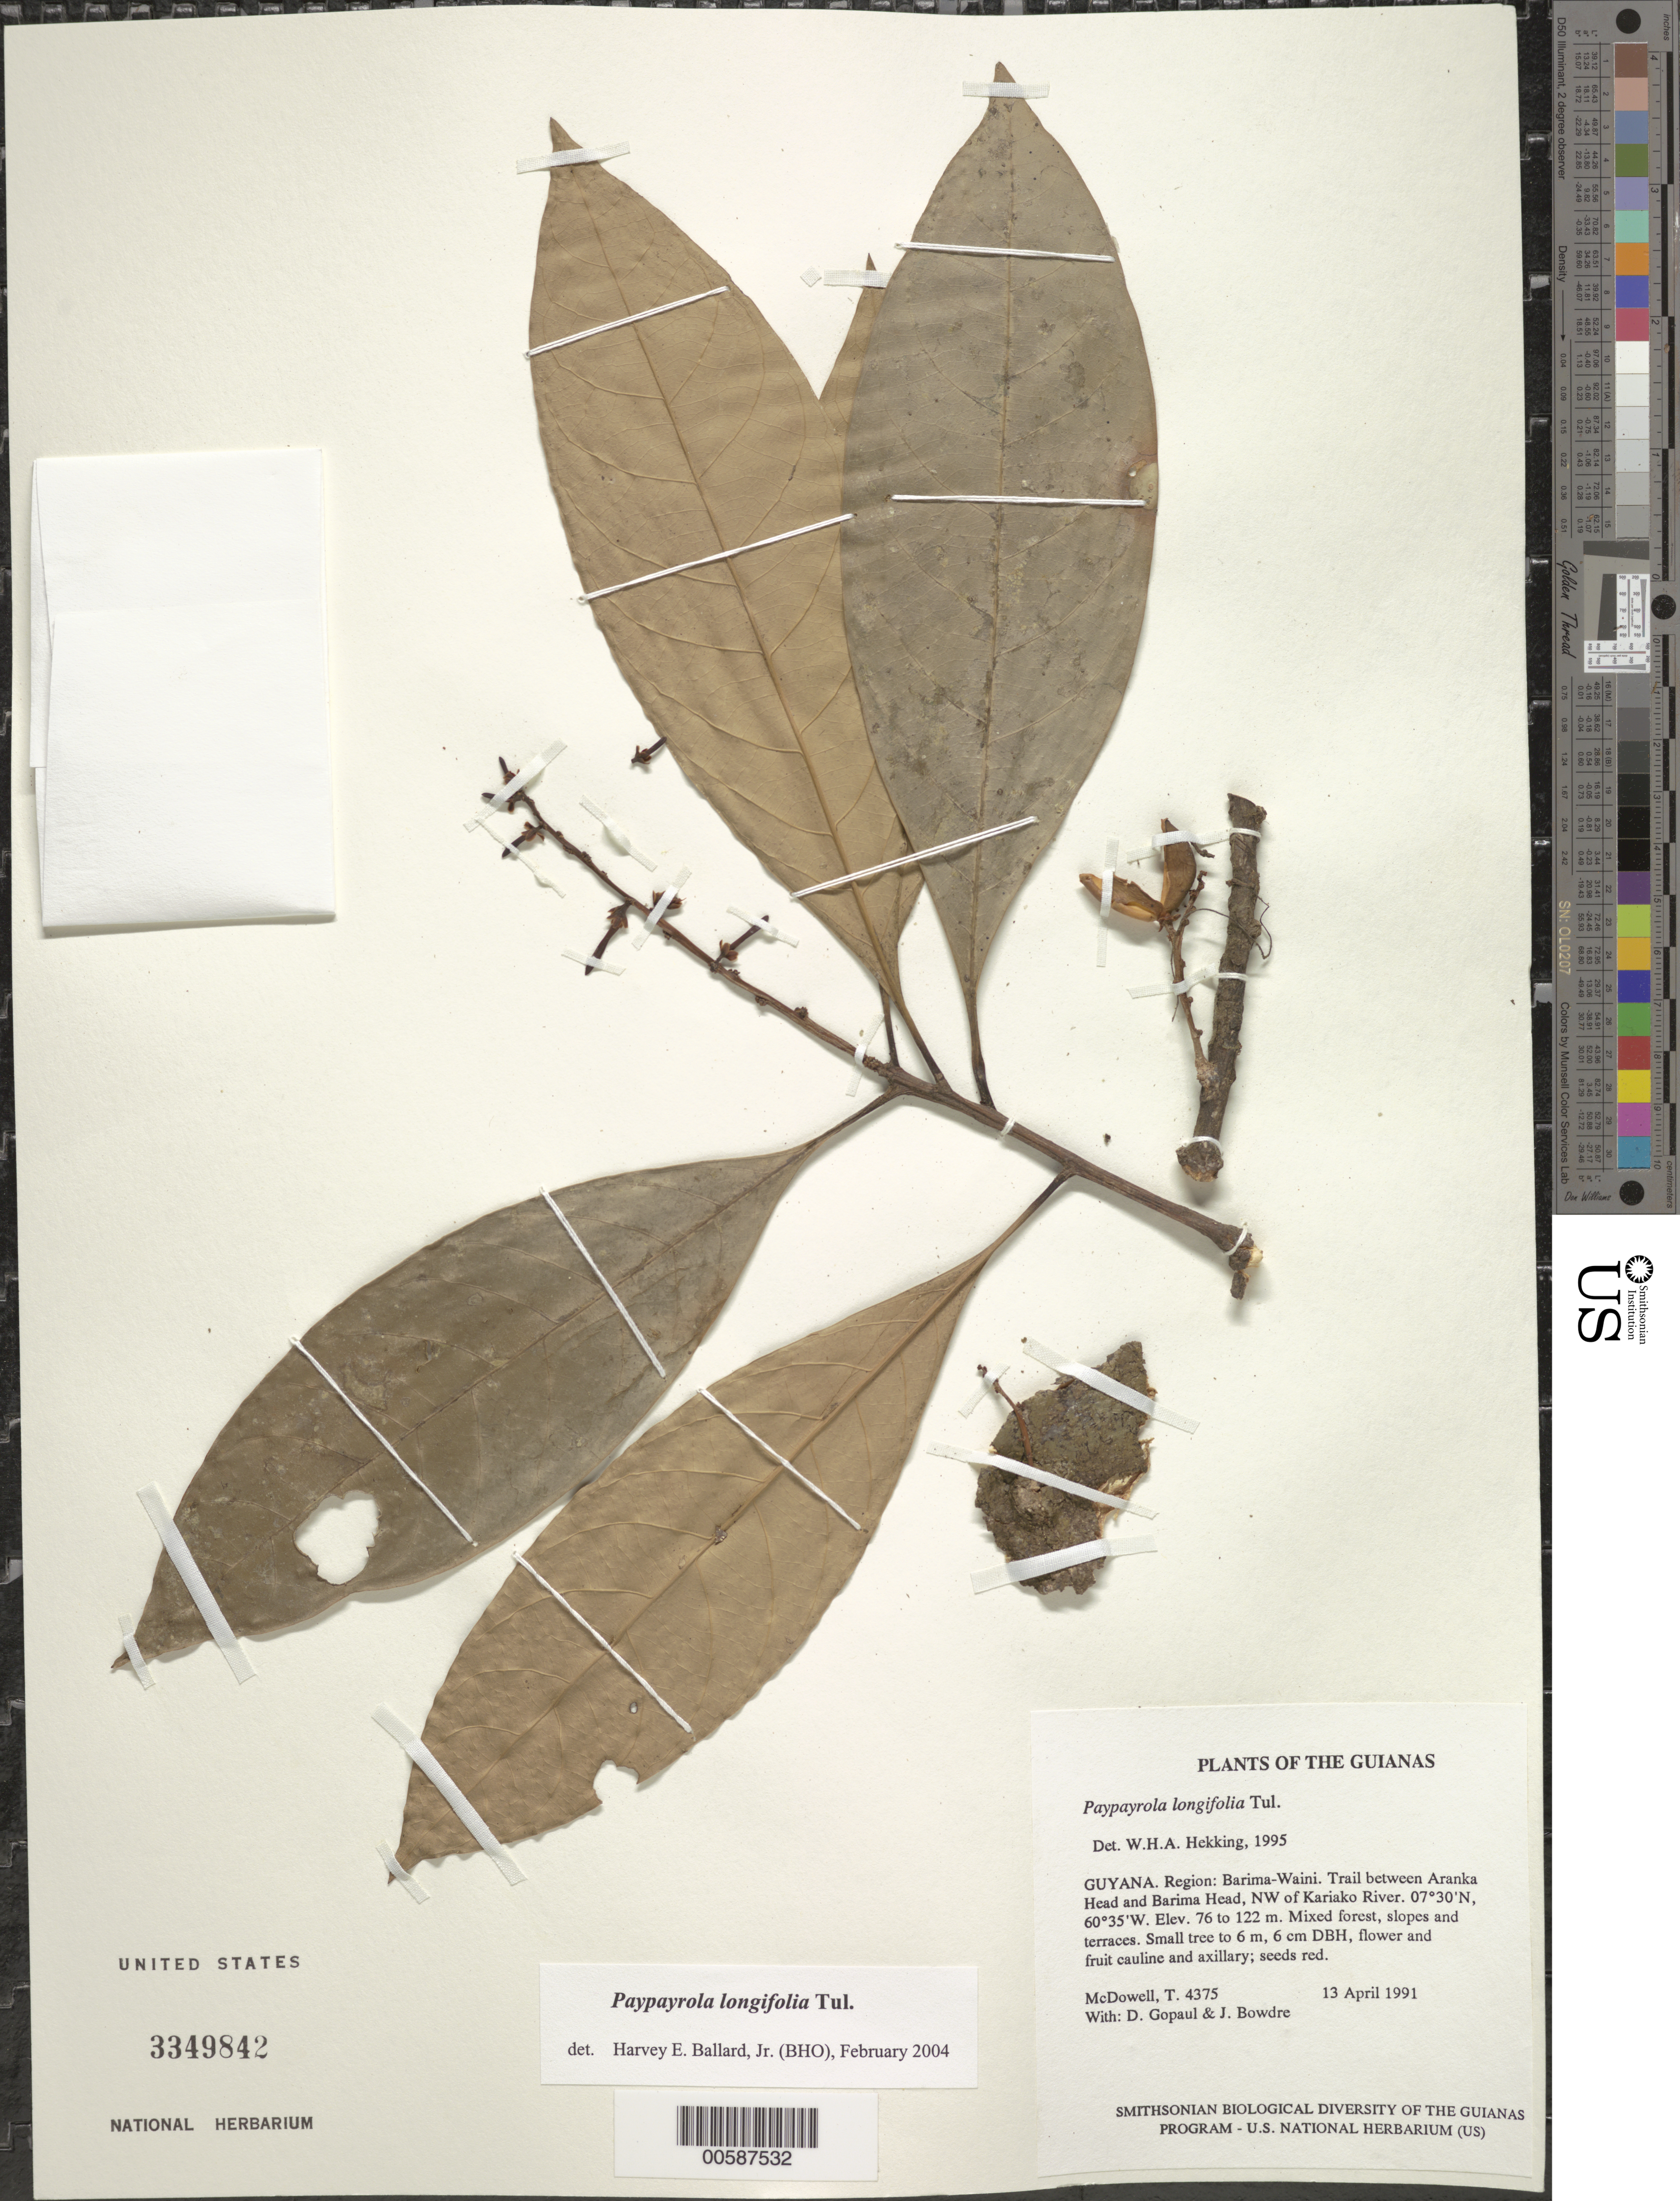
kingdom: Plantae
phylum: Tracheophyta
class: Magnoliopsida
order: Malpighiales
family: Violaceae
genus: Paypayrola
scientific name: Paypayrola longifolia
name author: Tul.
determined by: Ballard, Harvey E.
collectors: T. McDowell, D. Gopaul & J. Bowdre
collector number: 4375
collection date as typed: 13 April 1991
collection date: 1991-04-13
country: Guyana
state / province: Barima-Waini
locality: Trail between Aranka Head and Barima Head, NW of Kariako River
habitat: Mixed forest, slopes and terraces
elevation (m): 76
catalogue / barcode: US 3349842